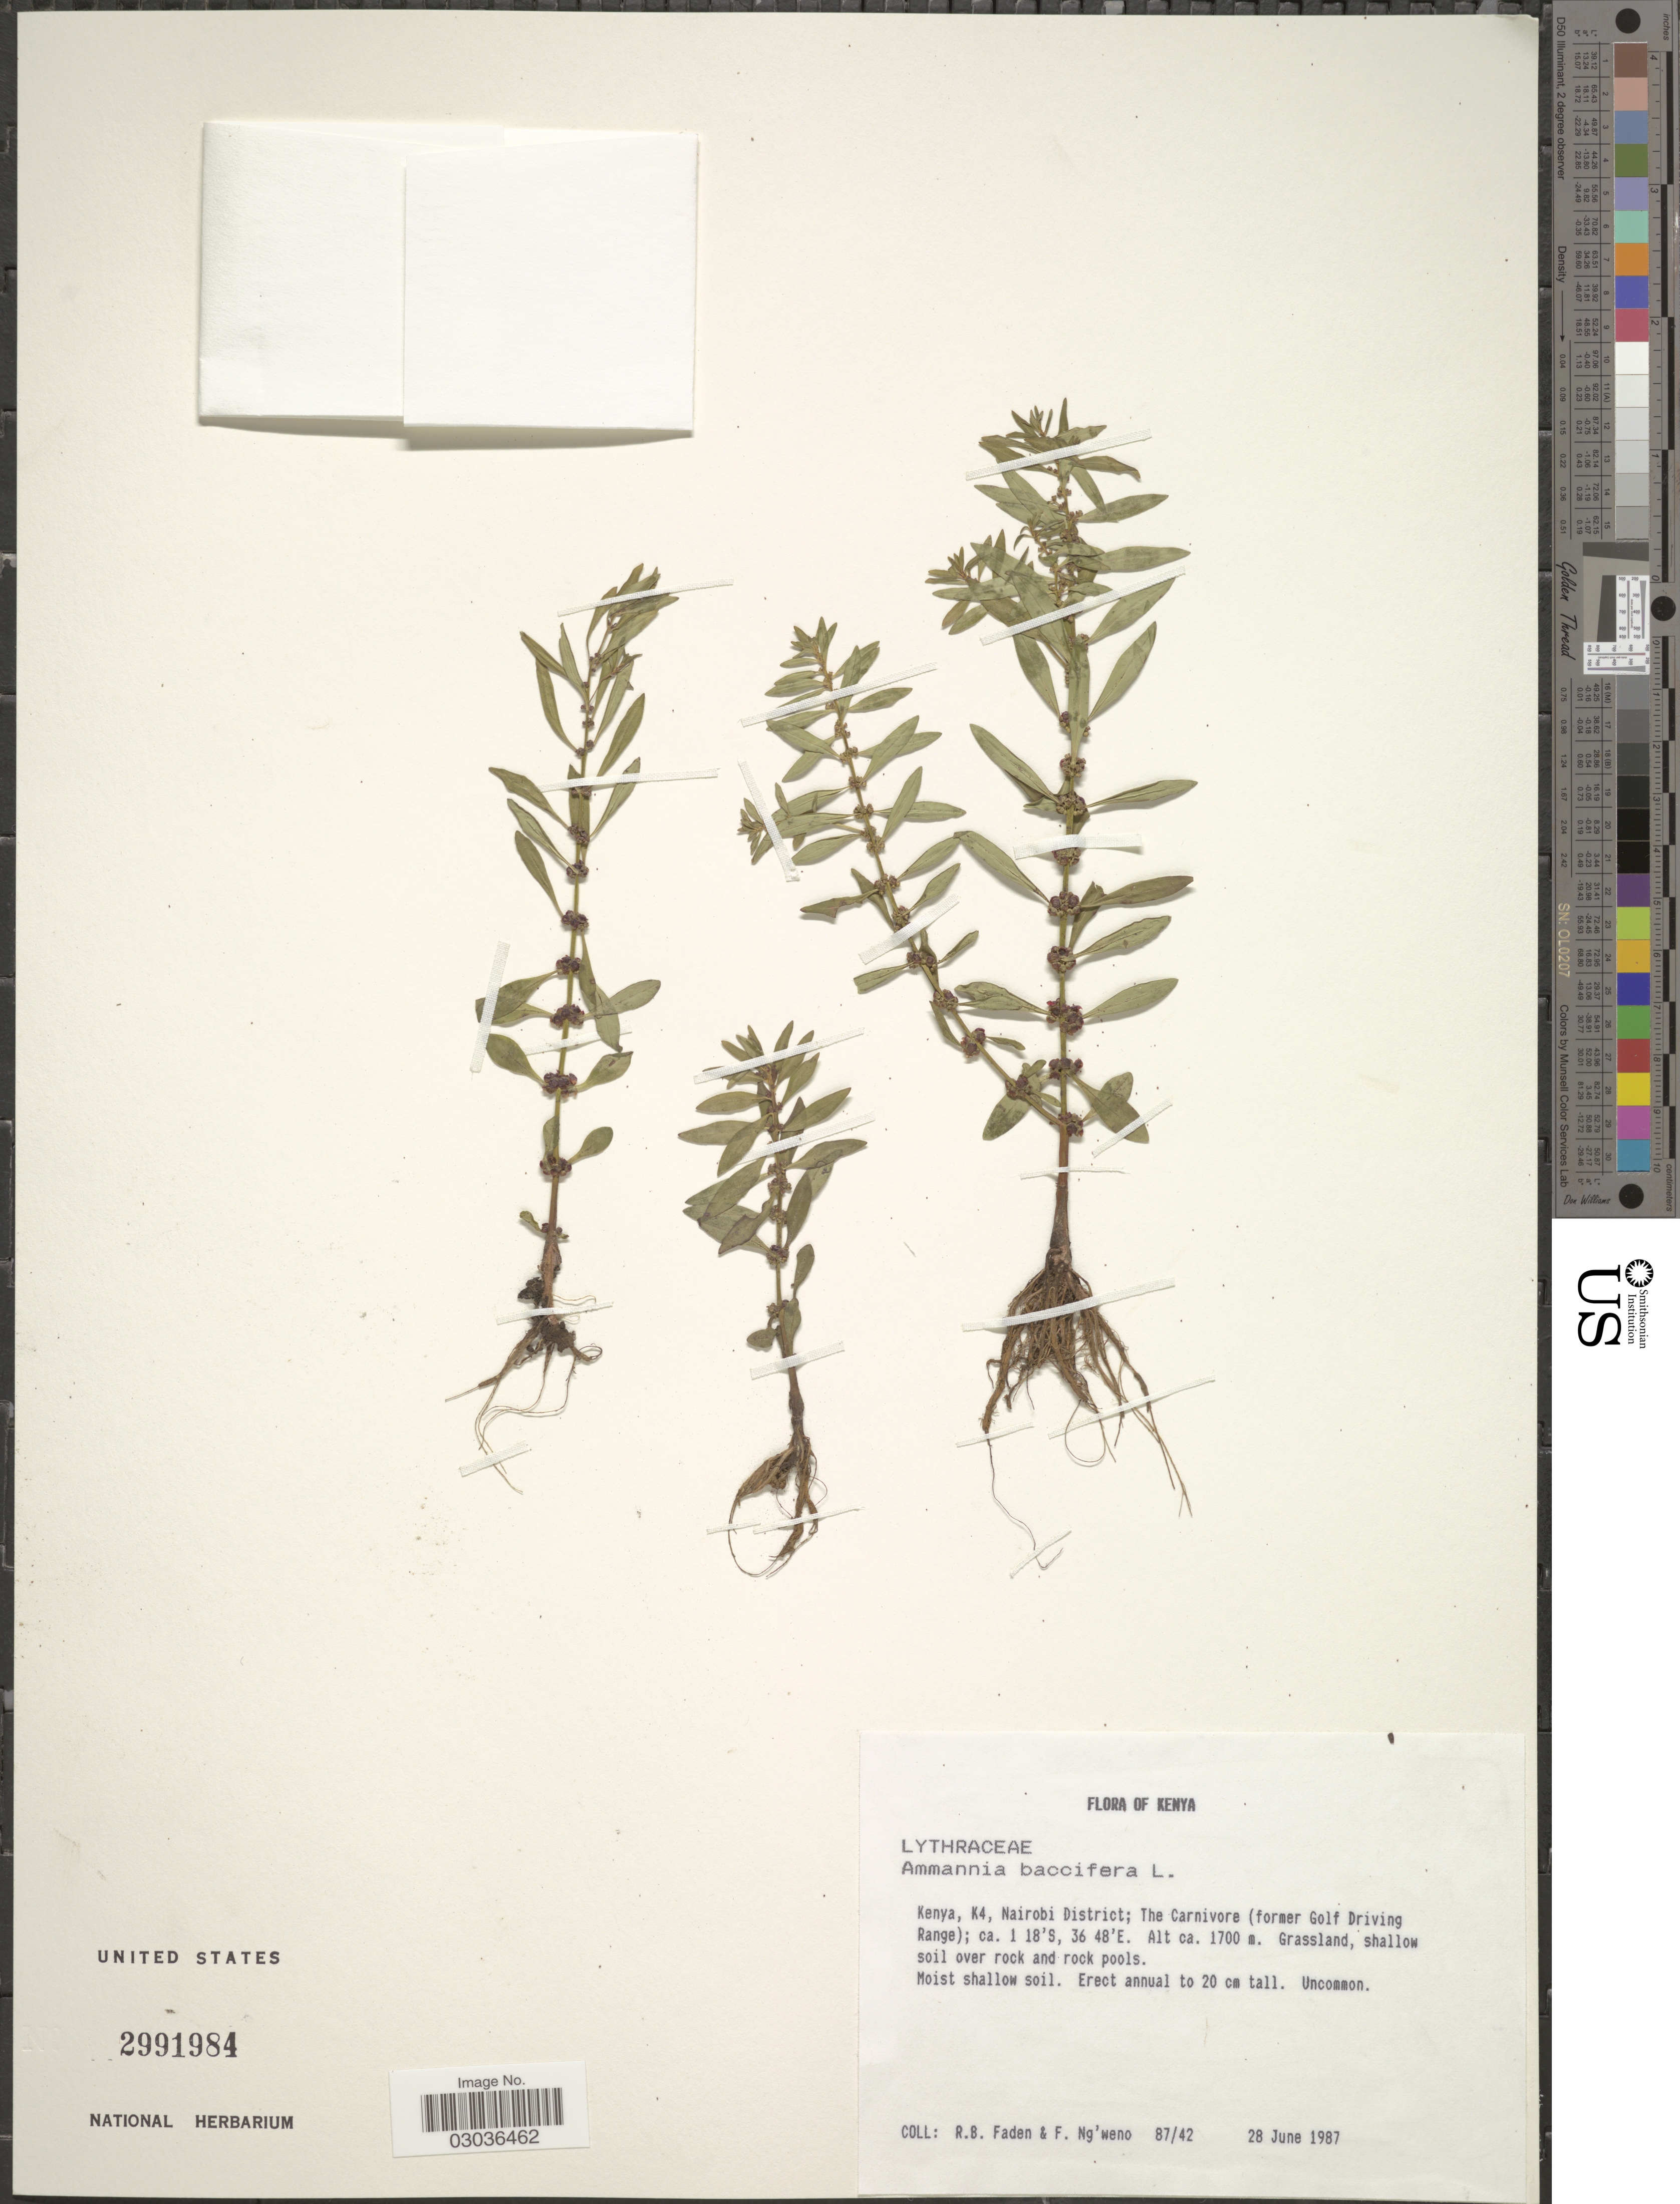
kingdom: Plantae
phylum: Tracheophyta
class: Magnoliopsida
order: Myrtales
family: Lythraceae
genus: Ammannia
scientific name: Ammannia baccifera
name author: L.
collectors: R. B. Faden & F. Ng'weno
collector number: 87/42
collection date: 1987-06-28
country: Kenya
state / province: Nairobi Area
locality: K4, Nairobi District; The Carnivore (former Golf Driving Range).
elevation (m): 1700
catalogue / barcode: US 2991984